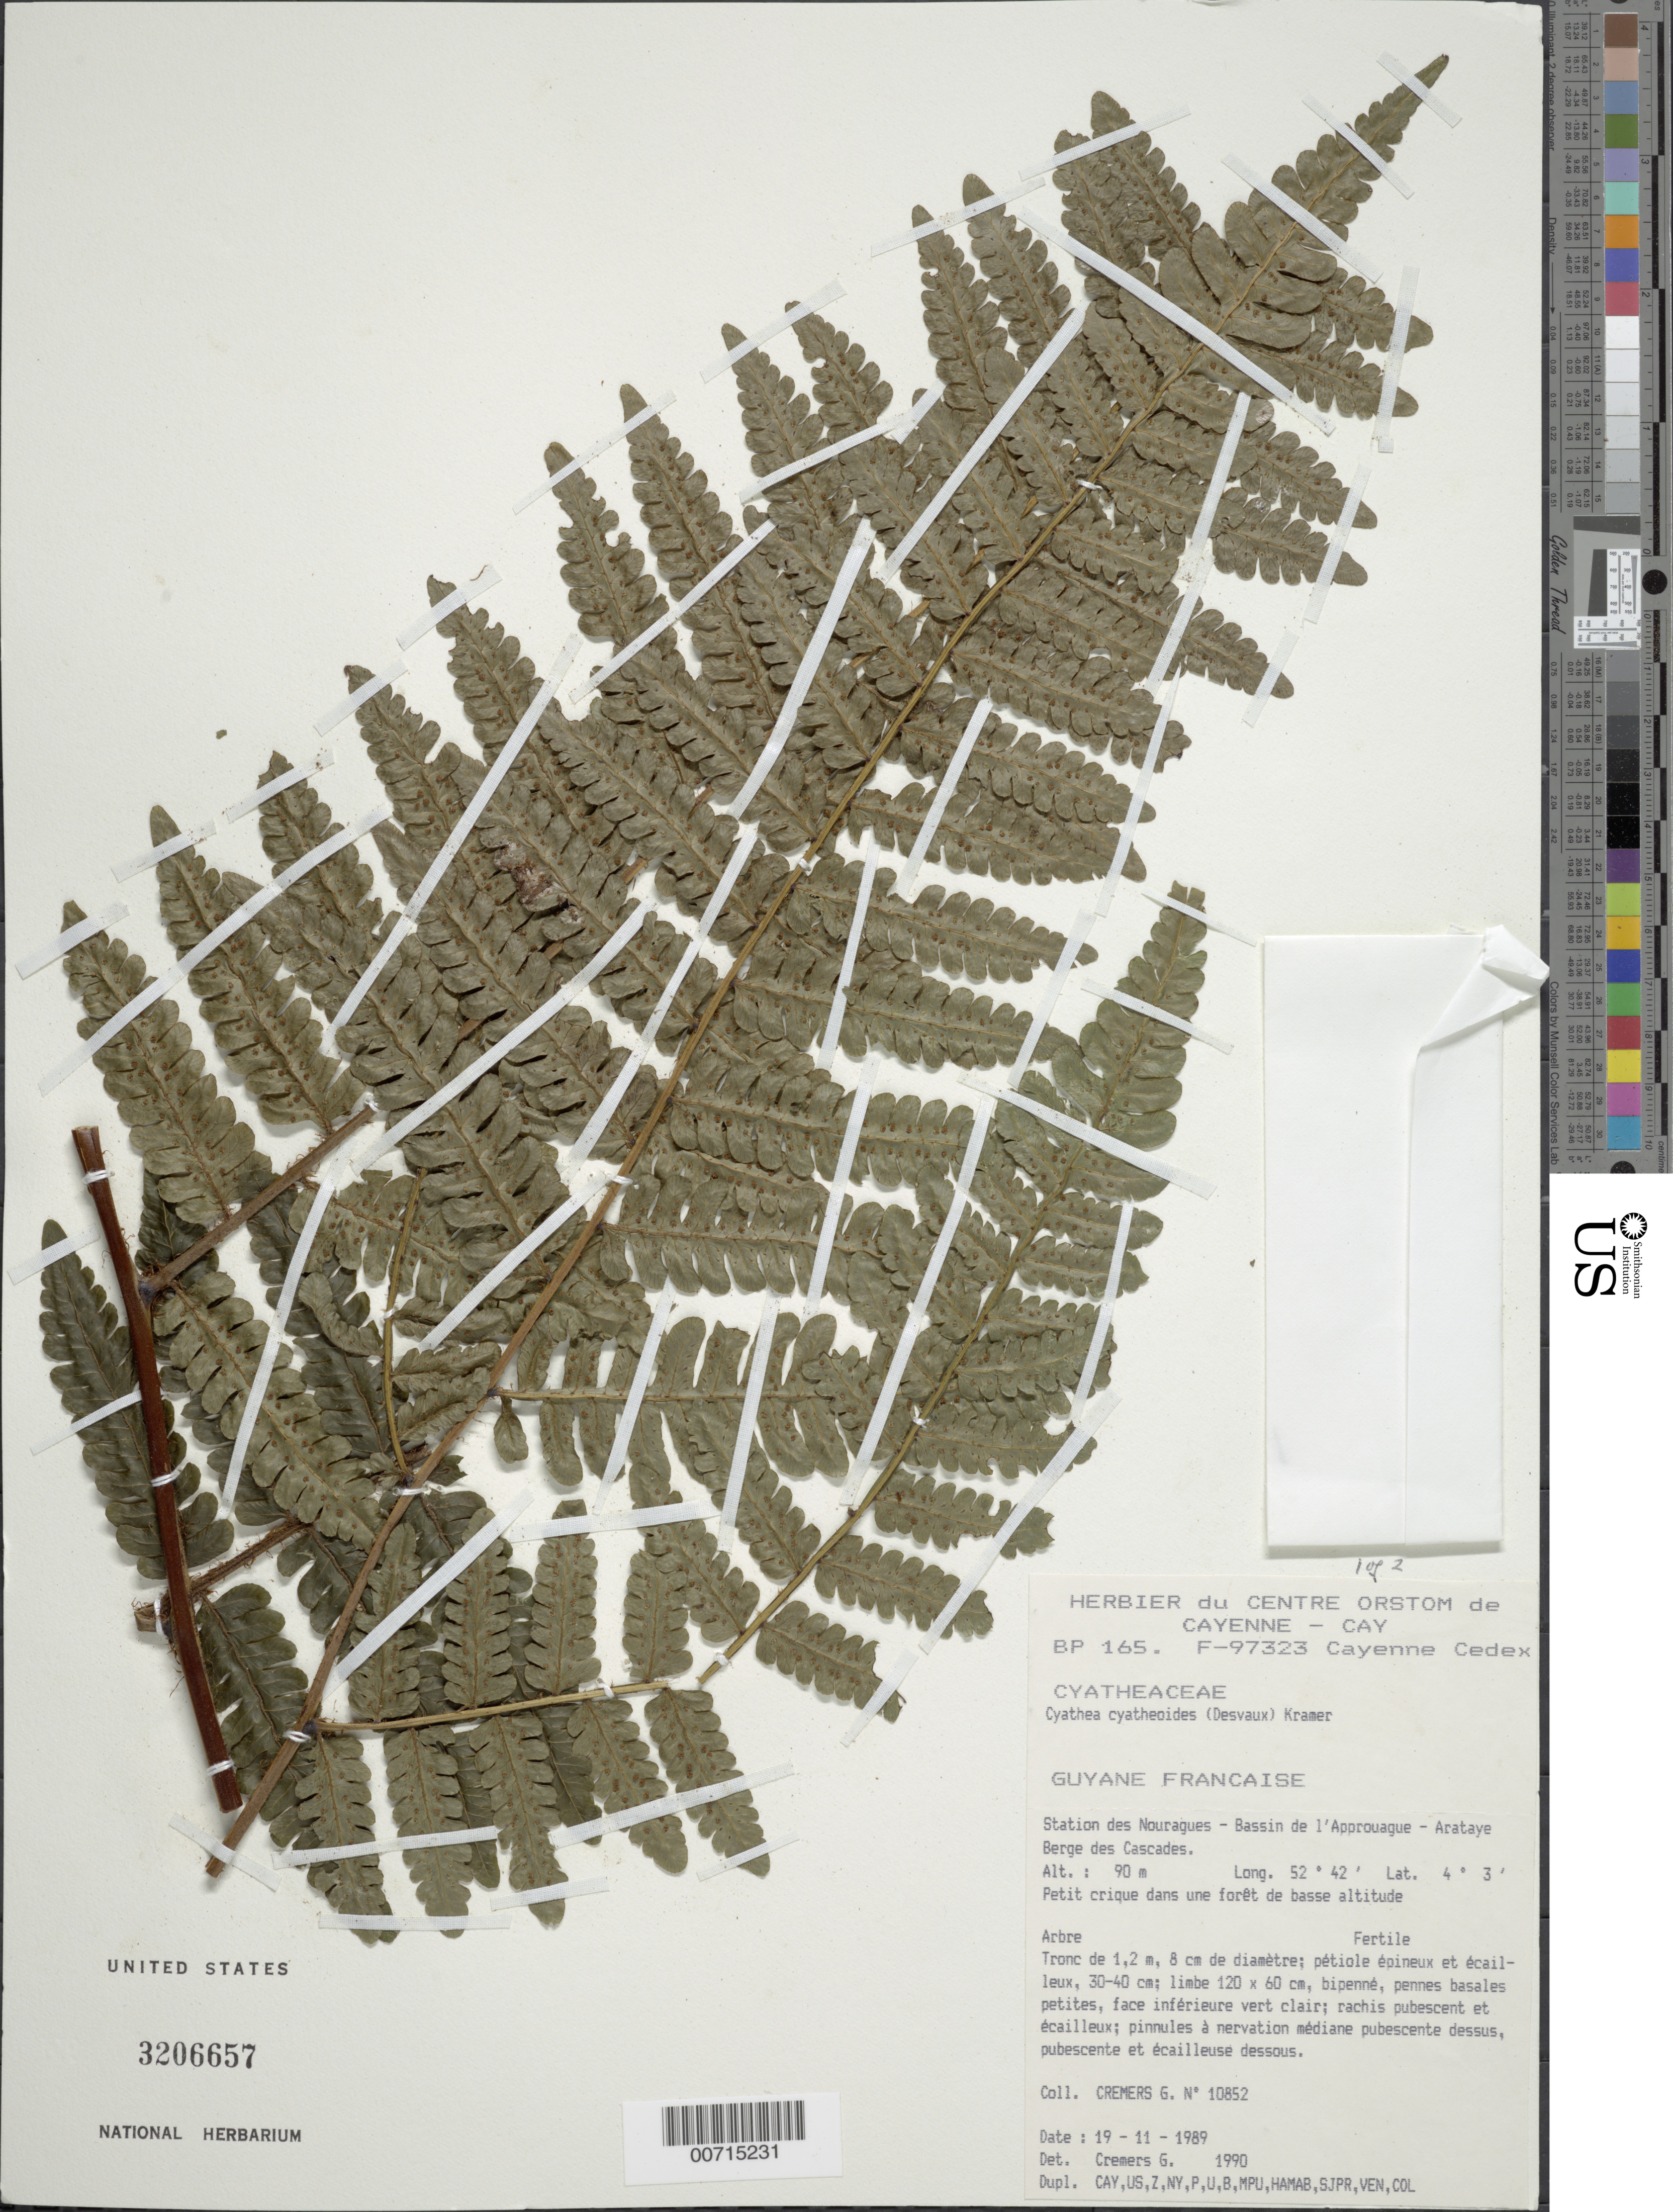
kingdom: Plantae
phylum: Tracheophyta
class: Polypodiopsida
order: Cyatheales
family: Cyatheaceae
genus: Cyathea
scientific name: Cyathea cyatheoides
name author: (Desv.) K.U. Kramer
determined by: Cremers, Georges A.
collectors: G. Cremers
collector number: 10852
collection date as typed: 19-Nov-89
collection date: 1989-11-19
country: French Guiana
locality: Station des Nouragues, Bassin de l'Approuague, Arataye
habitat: Small creek in low altitude forest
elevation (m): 90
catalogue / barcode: US 3206657